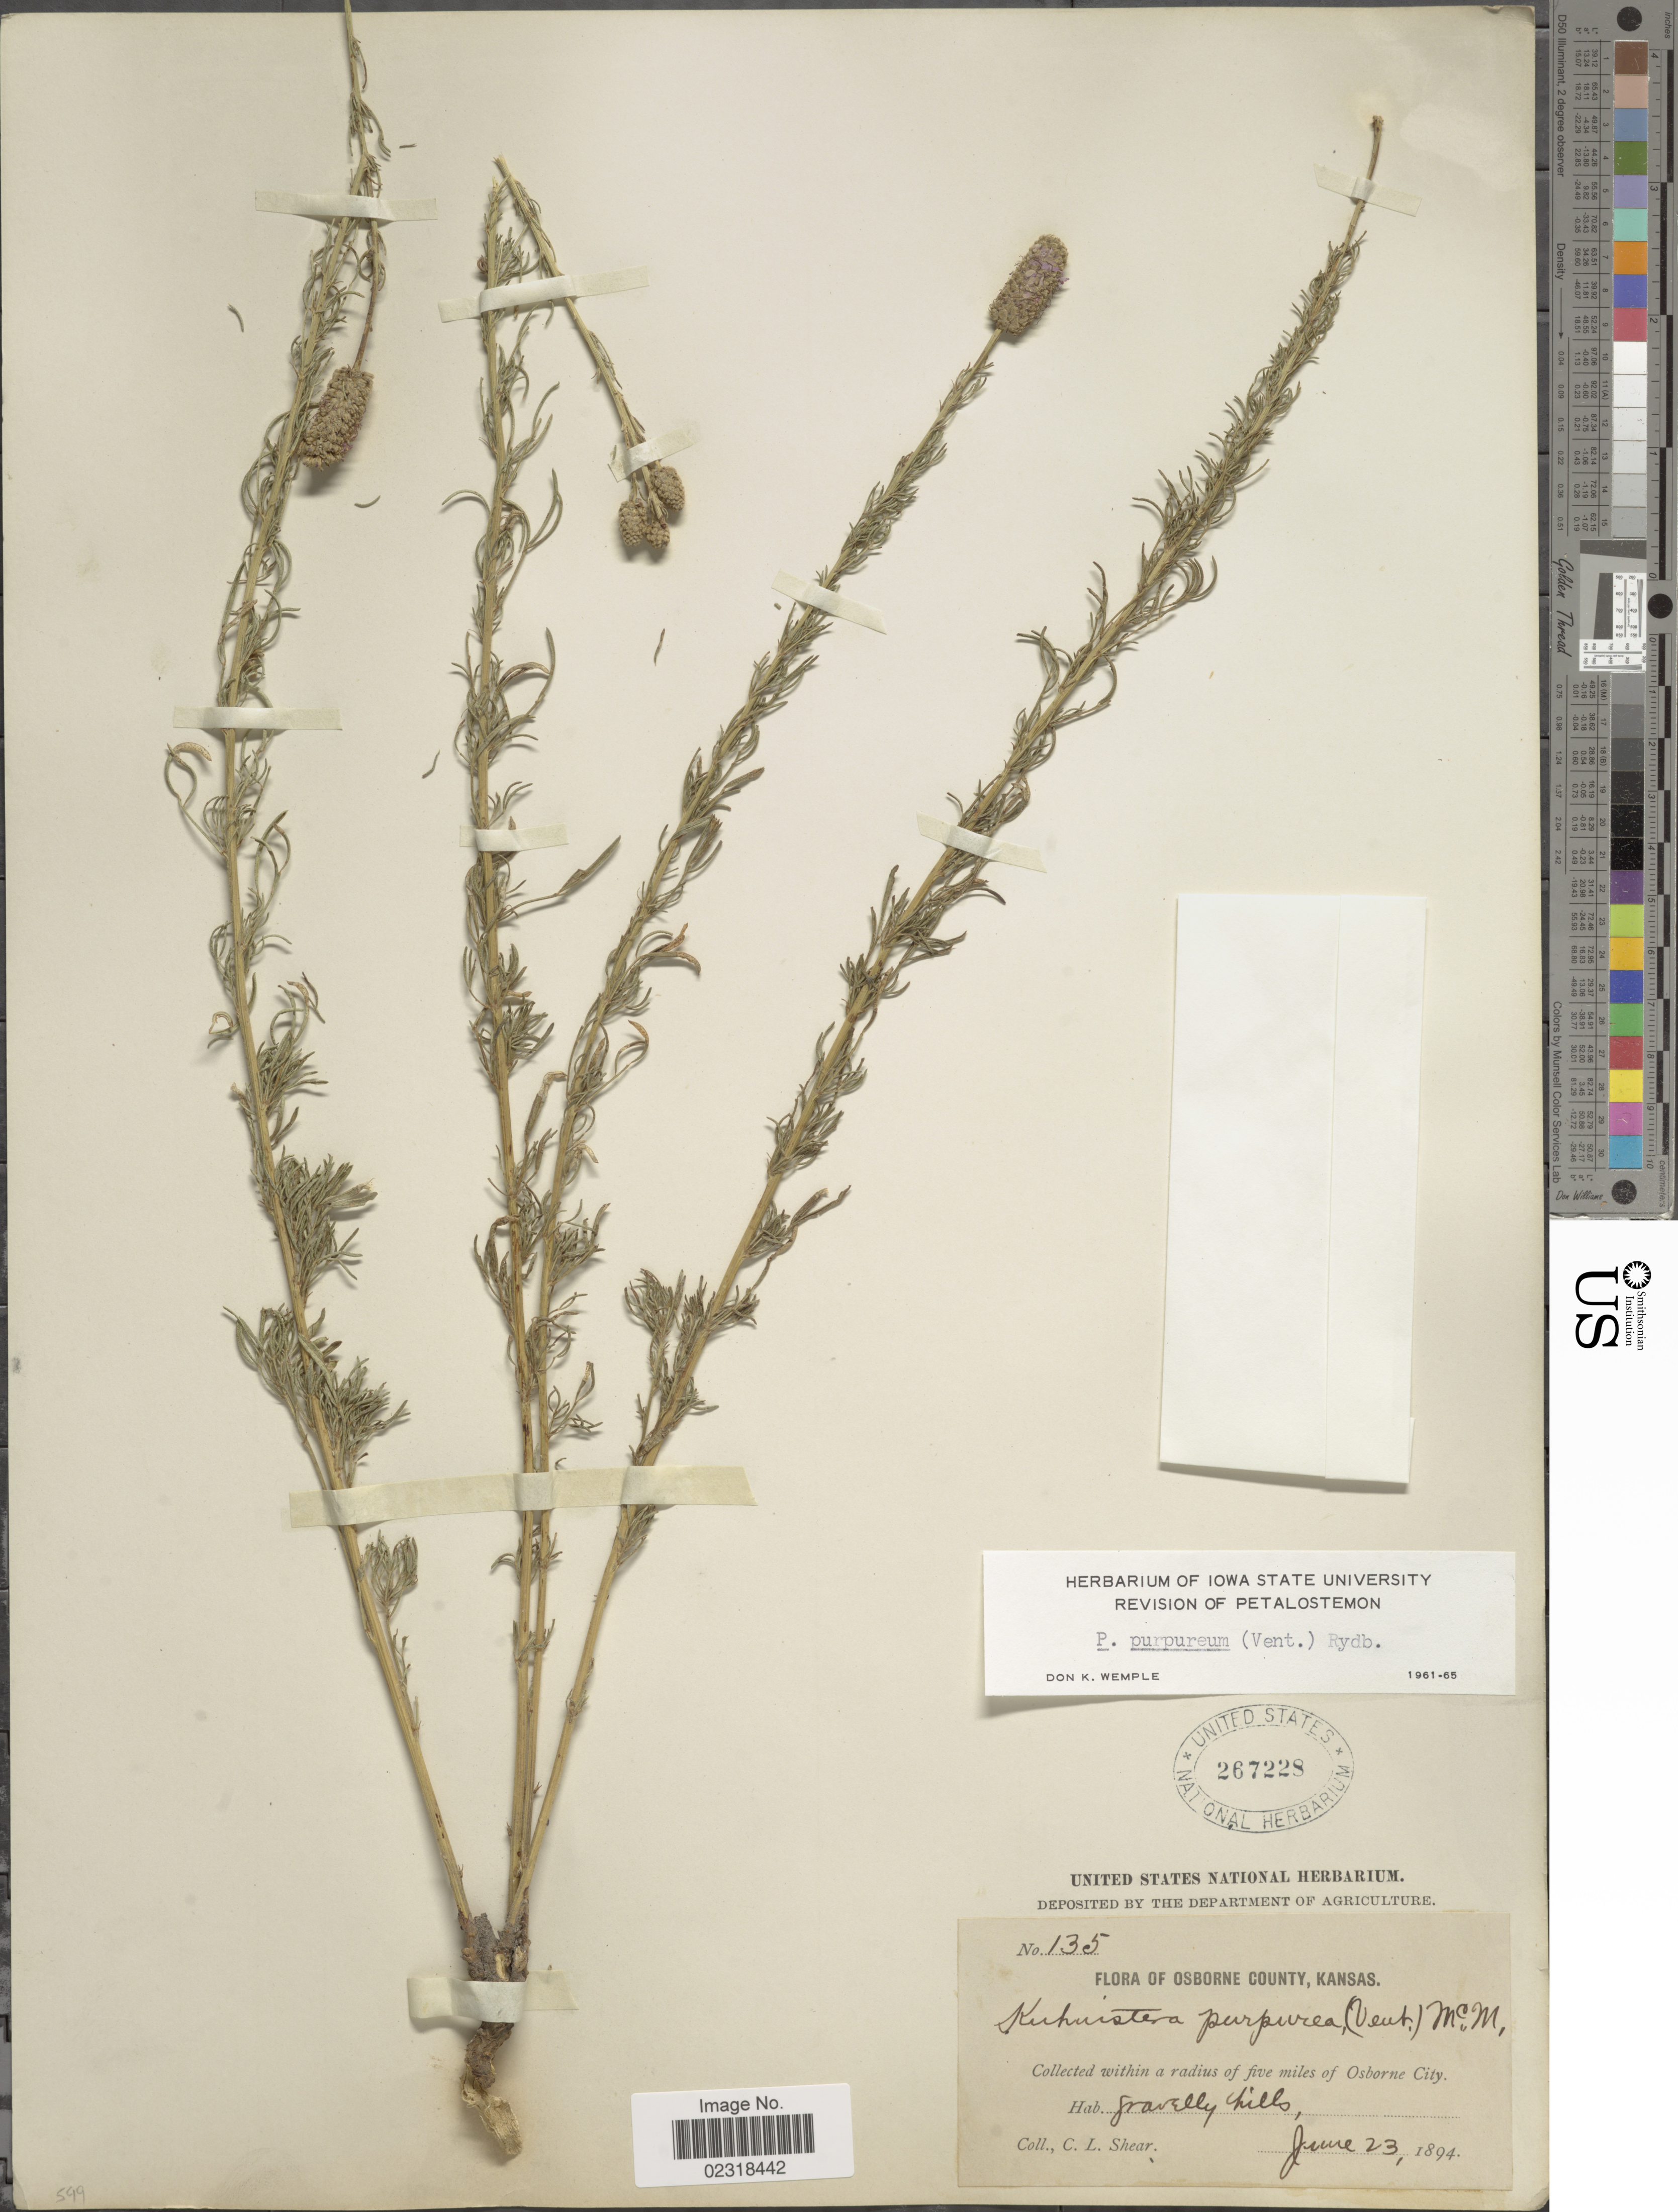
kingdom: Plantae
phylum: Tracheophyta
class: Magnoliopsida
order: Fabales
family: Fabaceae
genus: Dalea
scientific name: Dalea purpurea var. purpurea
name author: Vent.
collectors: C. L. Shear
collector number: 135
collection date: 1894-06-23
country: United States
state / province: Kansas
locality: Osborne County, Kansas, Within a radius of five miles of Osborne City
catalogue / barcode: US 267228